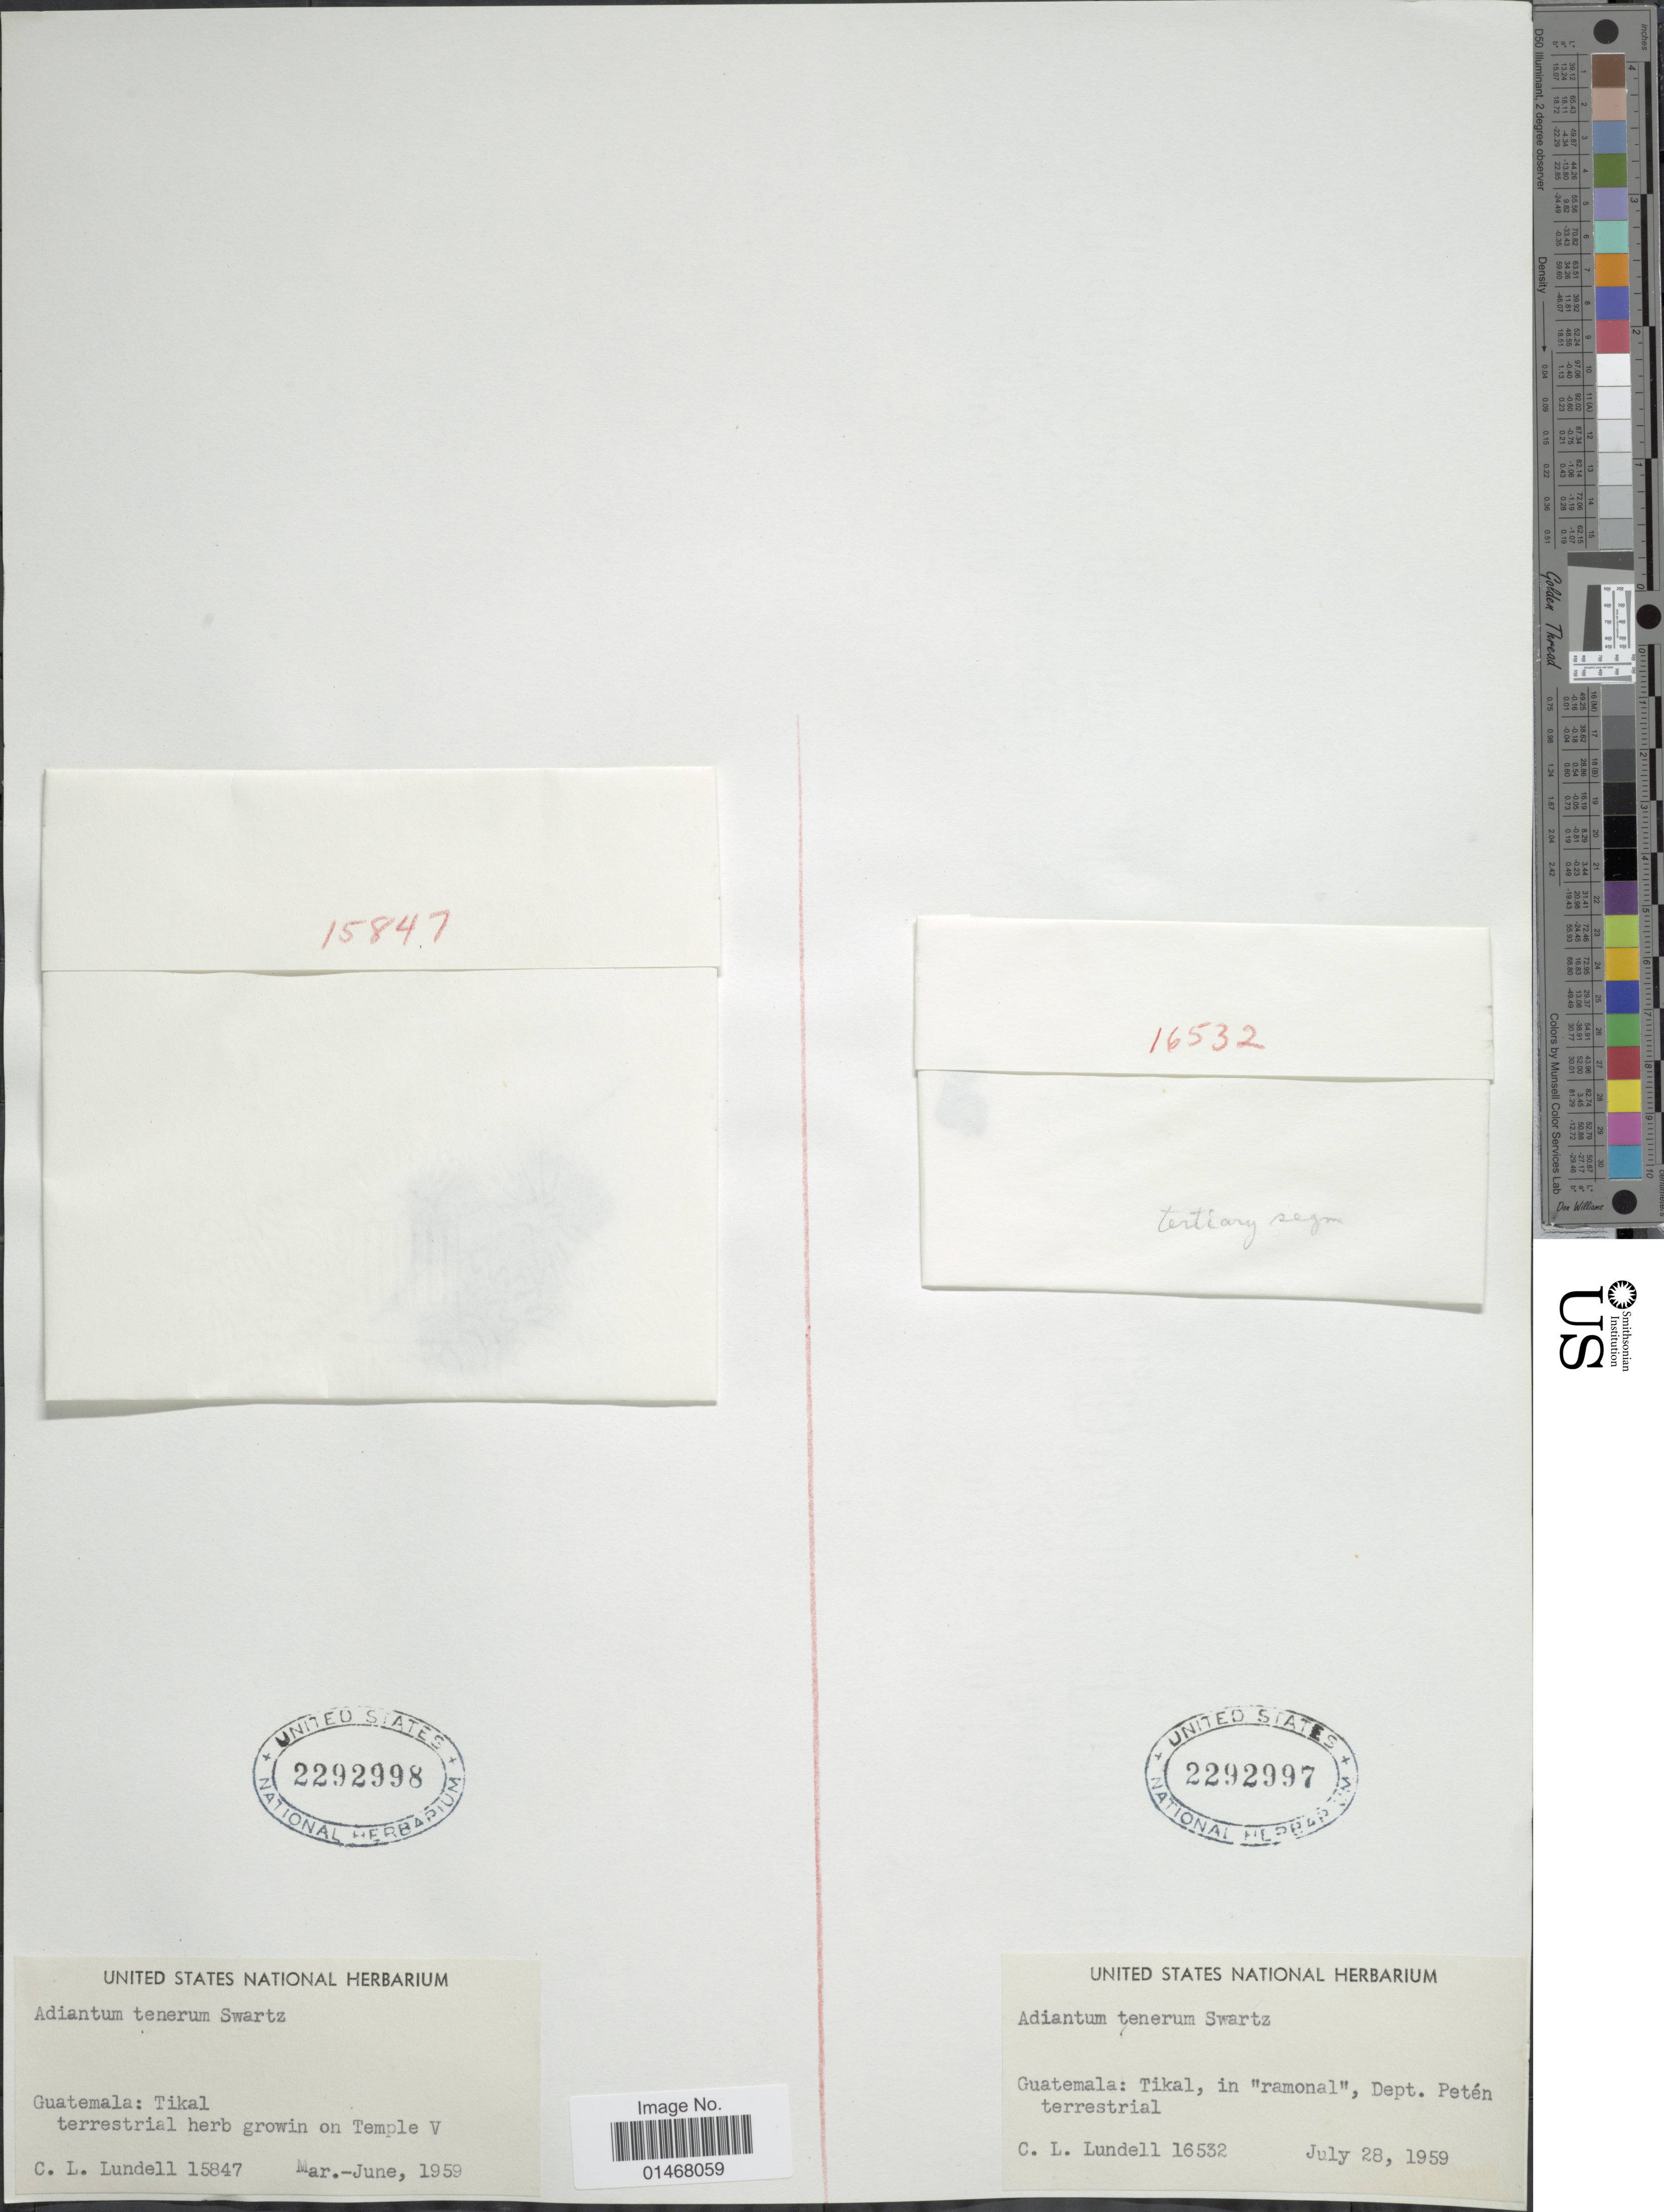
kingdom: Plantae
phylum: Tracheophyta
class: Polypodiopsida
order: Polypodiales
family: Pteridaceae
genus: Adiantum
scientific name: Adiantum tenerum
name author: Sw.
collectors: C. L. Lundell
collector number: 15847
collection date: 1959-03/1959-06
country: Guatemala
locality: Tikal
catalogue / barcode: US 2292998